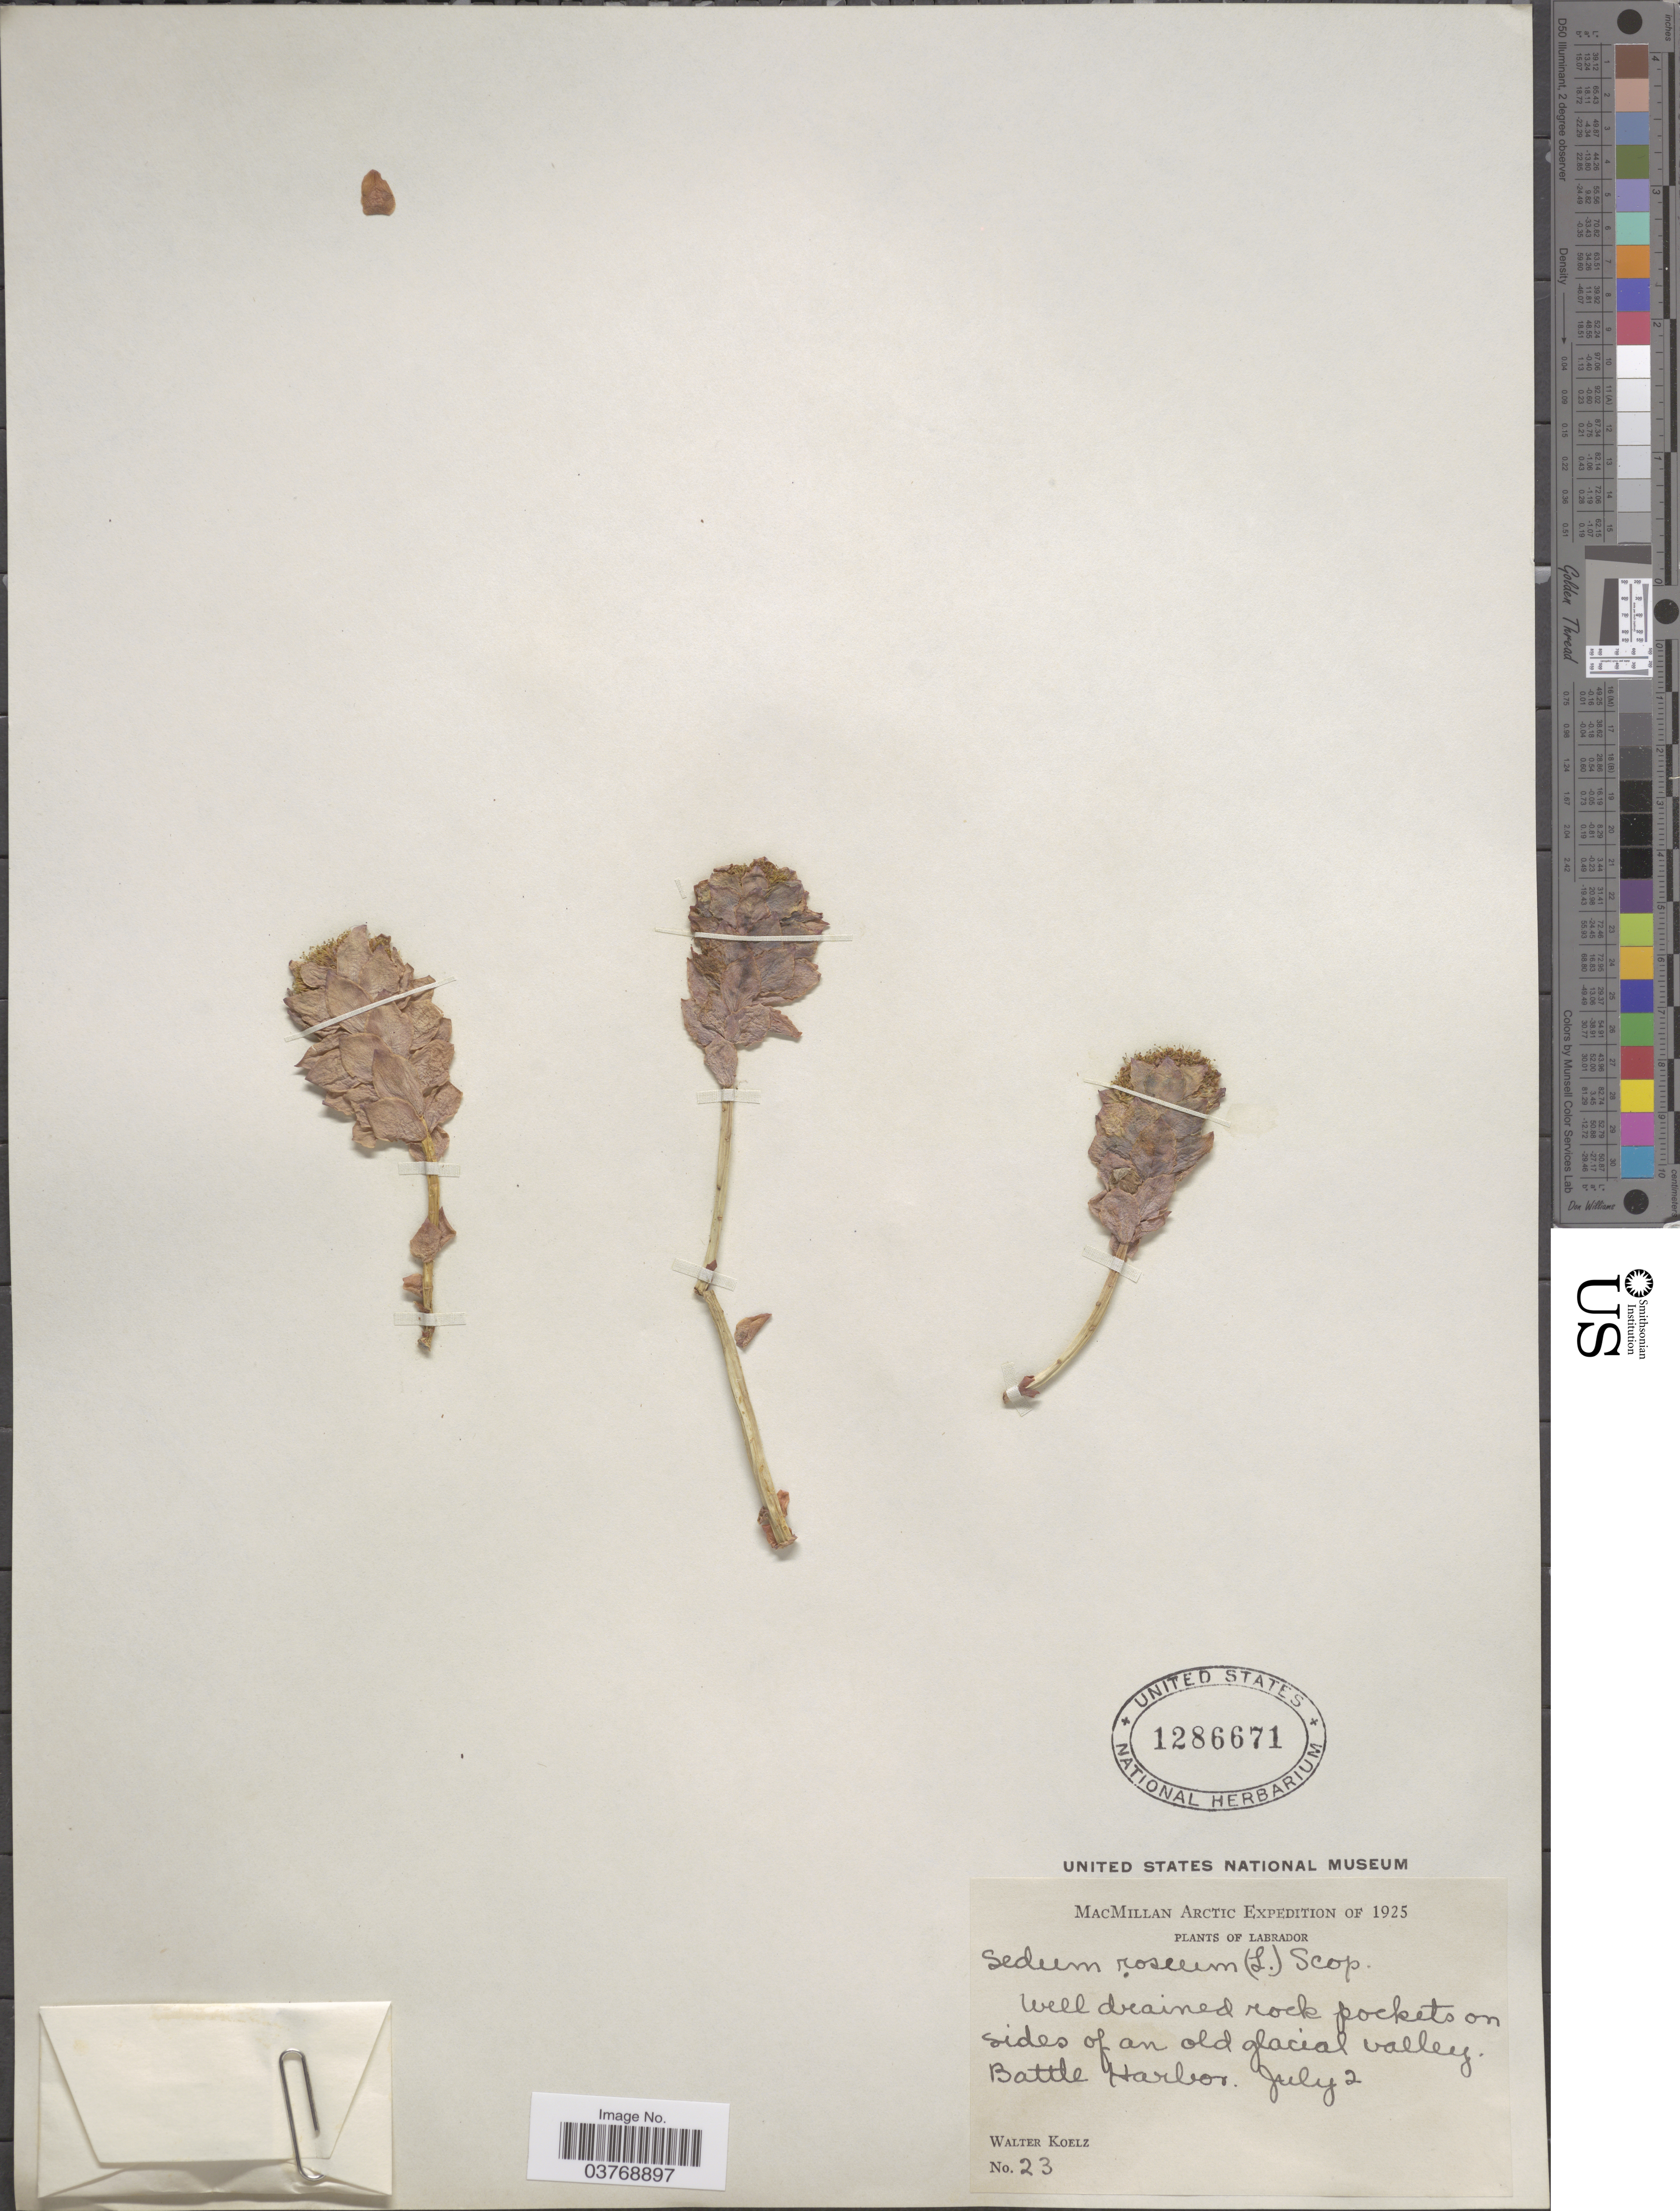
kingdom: Plantae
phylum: Tracheophyta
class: Magnoliopsida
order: Saxifragales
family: Crassulaceae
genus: Rhodiola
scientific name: Rhodiola rosea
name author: L.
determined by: Strong, Mark T., (BOT), Smithsonian Institution - National Museum of Natural History (UNITED STATES)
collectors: W. N. Koelz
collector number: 23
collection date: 1925-07-02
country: Canada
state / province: Newfoundland and Labrador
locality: Labrador. On sides of an old glacial valley. Battle Harbor.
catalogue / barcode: US 1286671